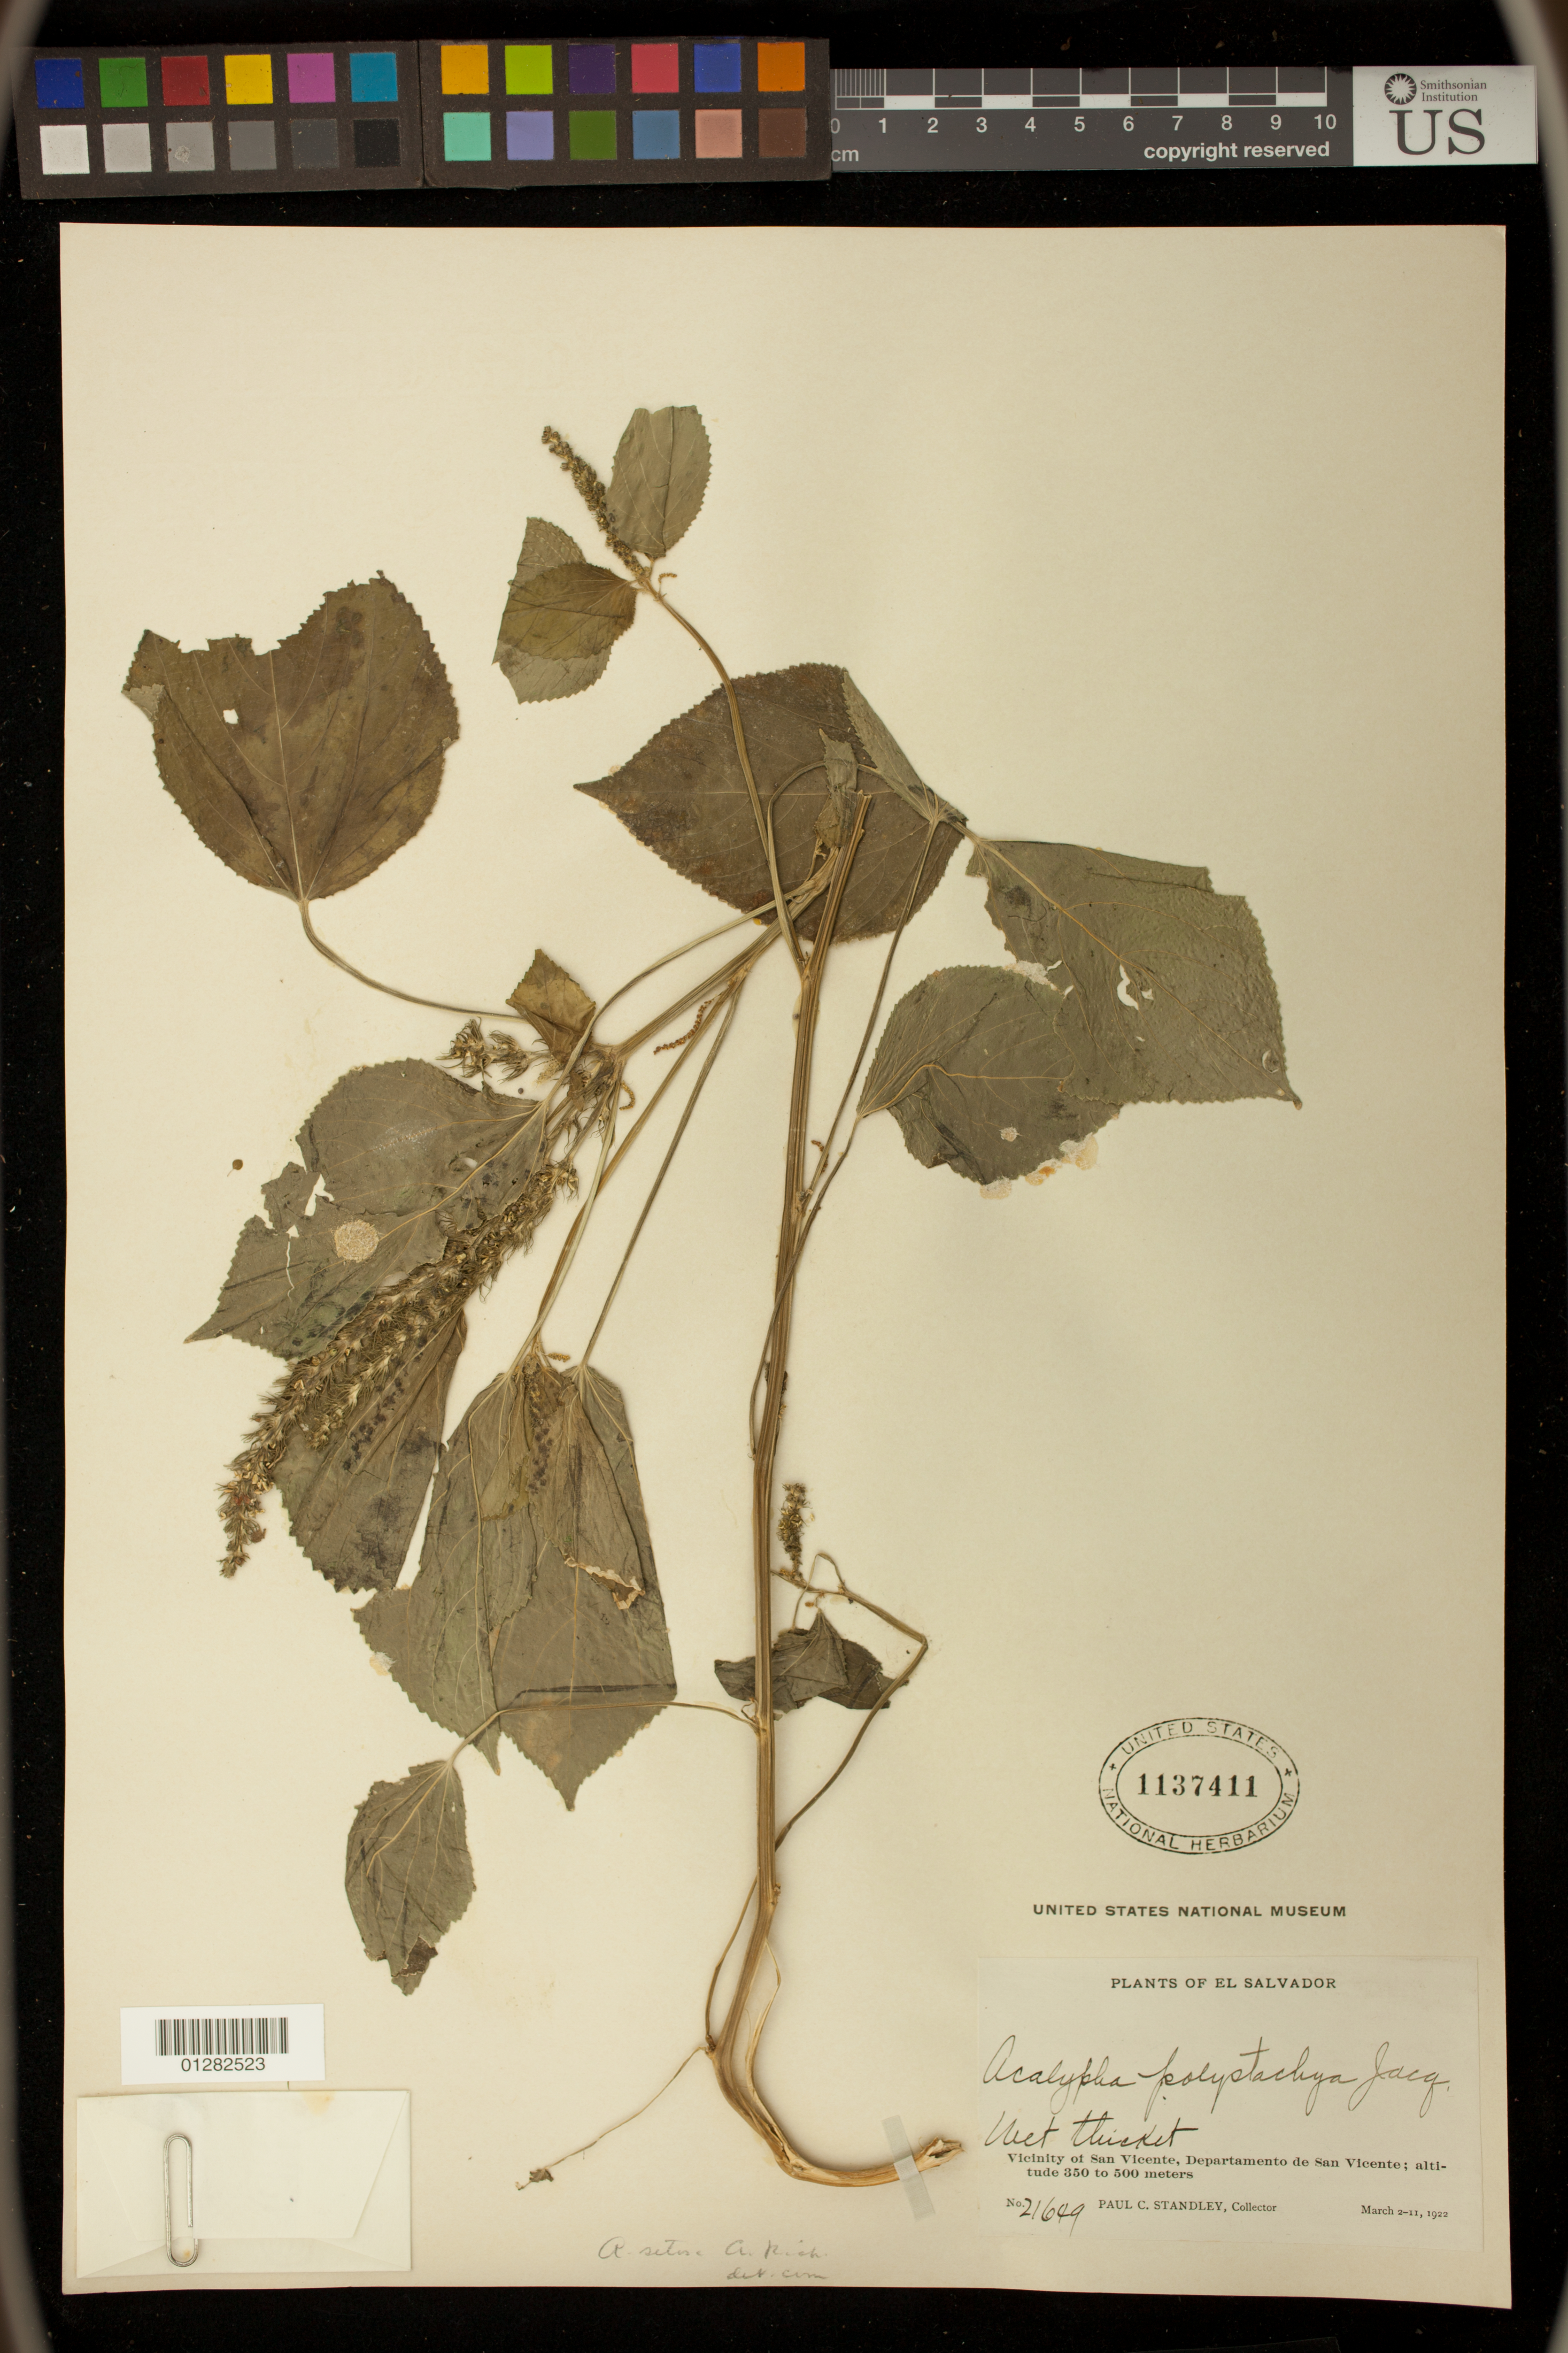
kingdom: Plantae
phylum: Tracheophyta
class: Magnoliopsida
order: Malpighiales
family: Euphorbiaceae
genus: Acalypha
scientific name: Acalypha setosa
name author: A. Rich.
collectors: E. Palmer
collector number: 21649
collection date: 1922-03-02/1922-03-11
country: El Salvador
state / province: San Vincente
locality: Wet thicket, vicinity of San Vicente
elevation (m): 350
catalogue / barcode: US 1137411